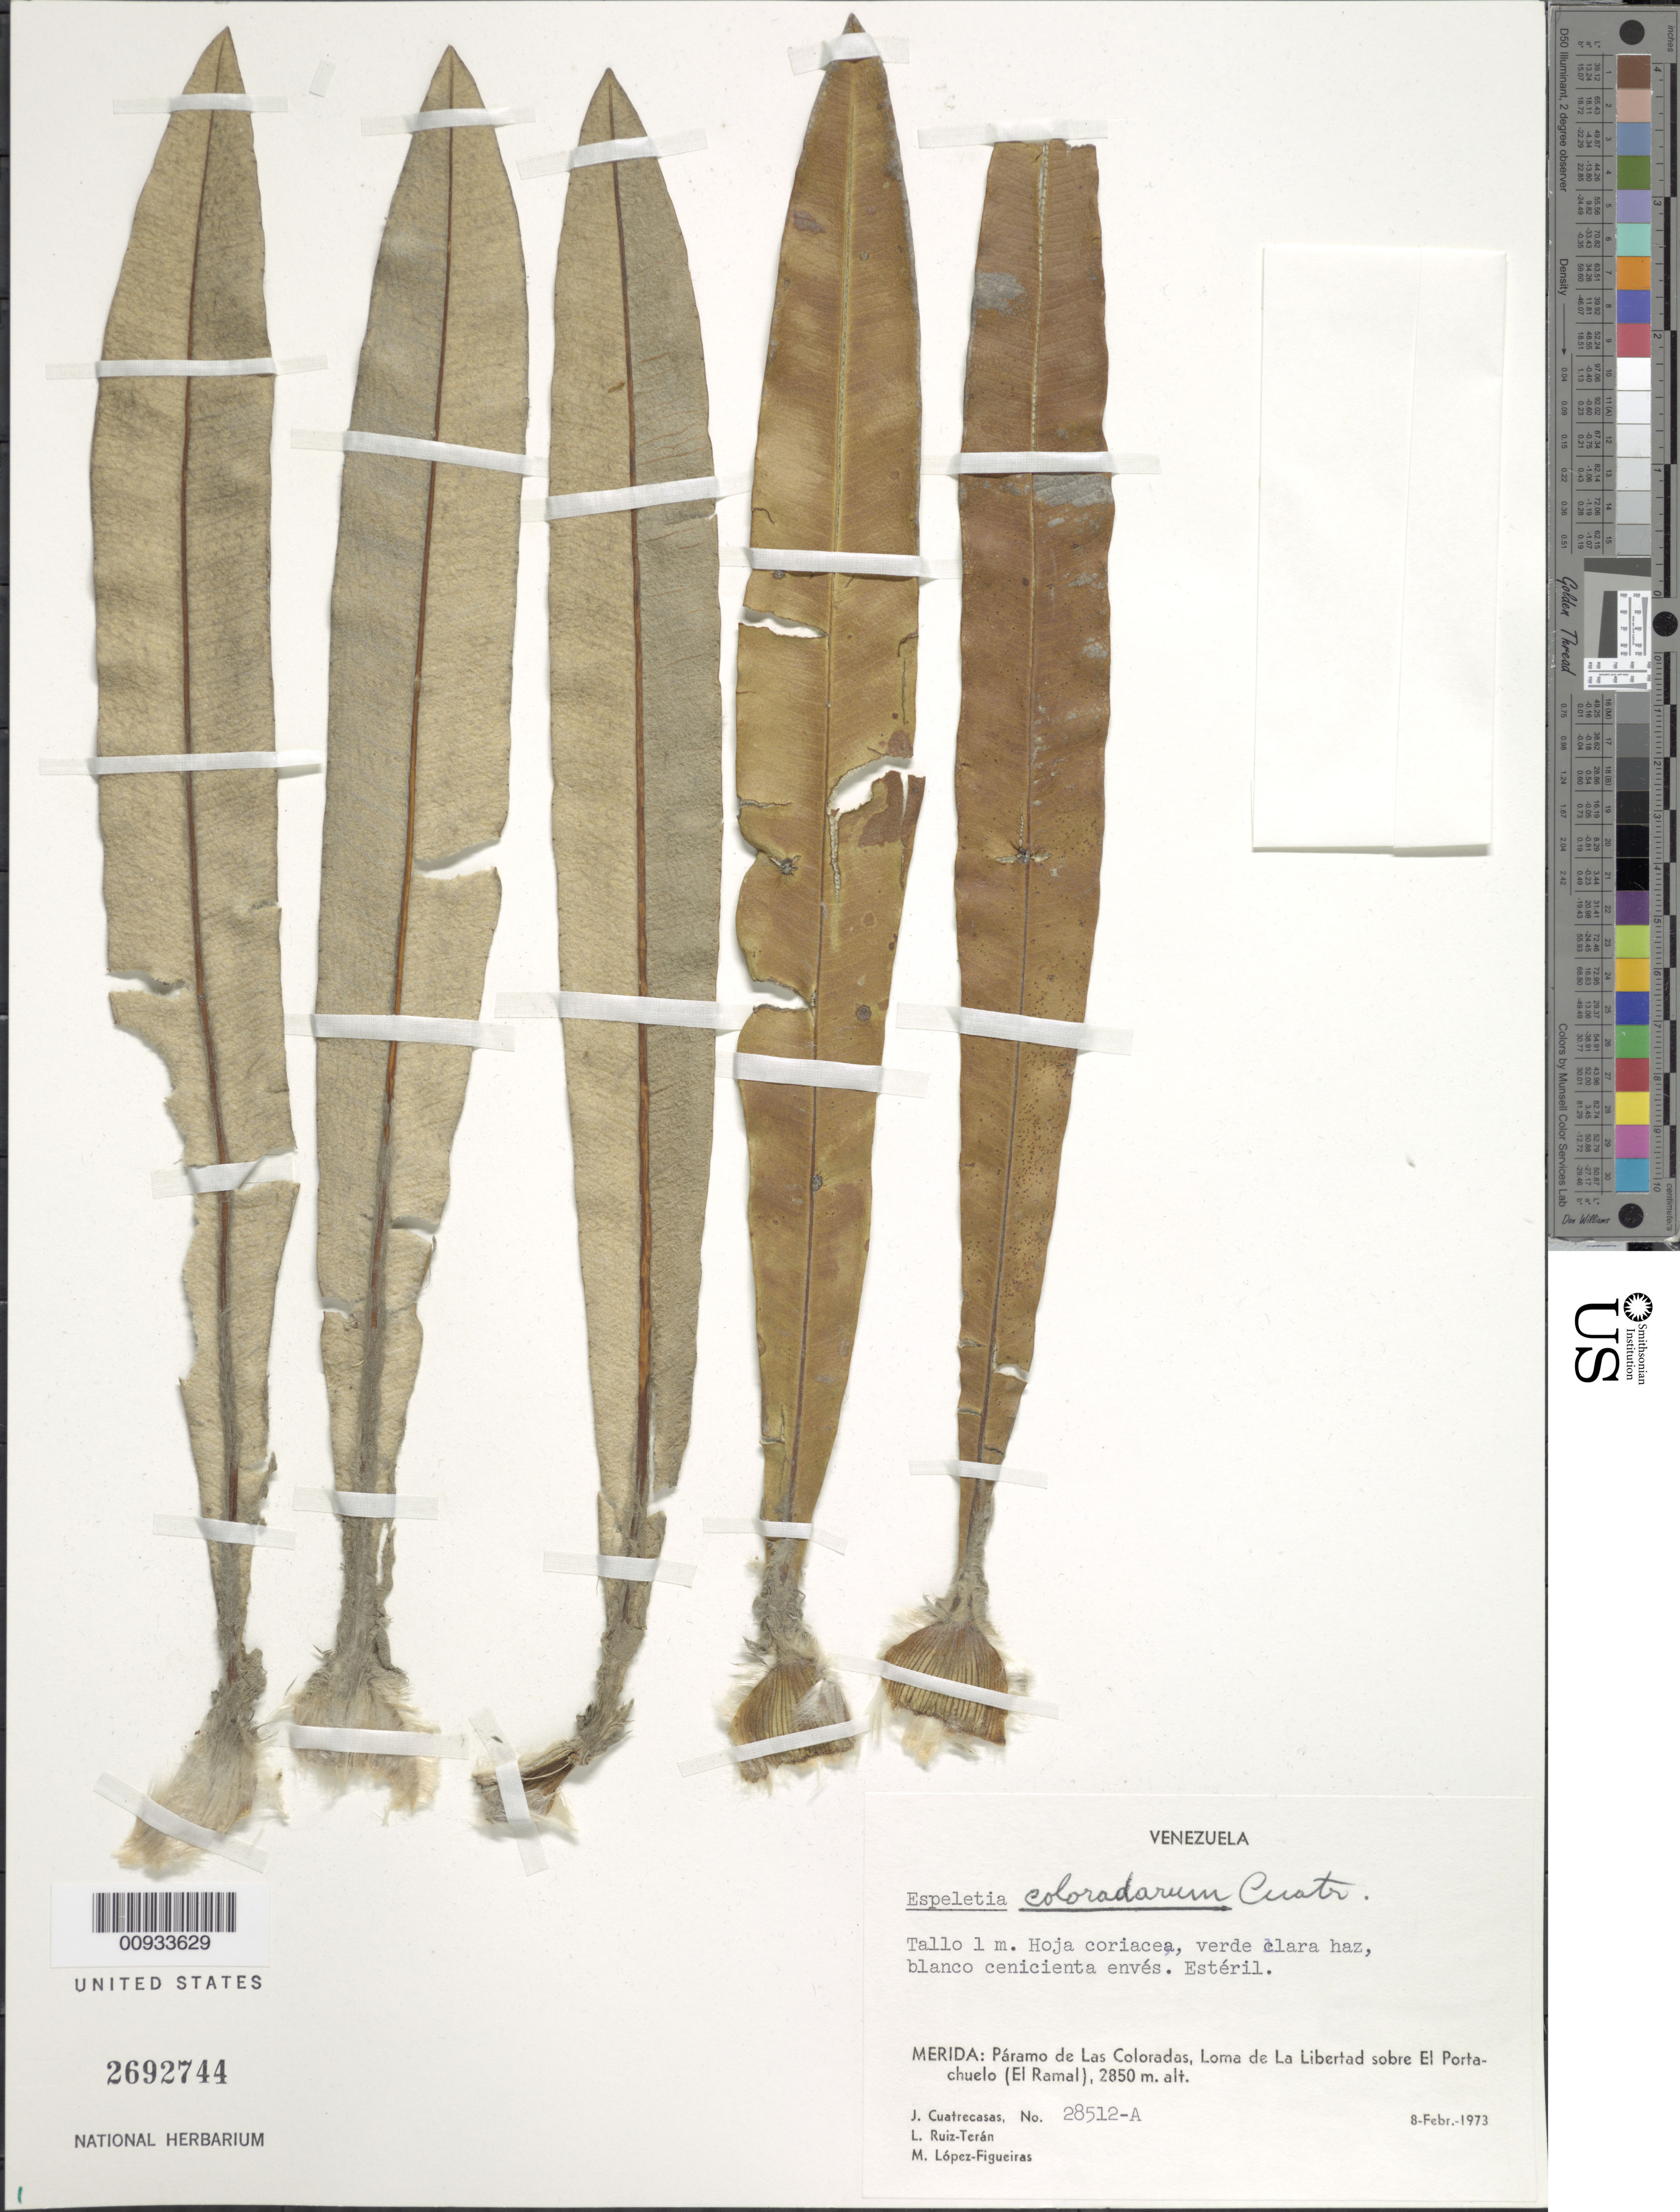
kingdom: Plantae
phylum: Tracheophyta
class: Magnoliopsida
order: Asterales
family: Asteraceae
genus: Ruilopezia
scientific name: Ruilopezia coloradarum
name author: (Cuatrec.) Cuatrec.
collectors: J. Cuatrecasas, L. E. Ruíz-Terán & M. López Figueiras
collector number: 28512-A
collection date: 1973-02-08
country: Venezuela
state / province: Mérida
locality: Paramo de Las Coloradas, Loma de La Libertad sobre El Portachuelo (El Ramal)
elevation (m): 2850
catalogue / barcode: US 2692744